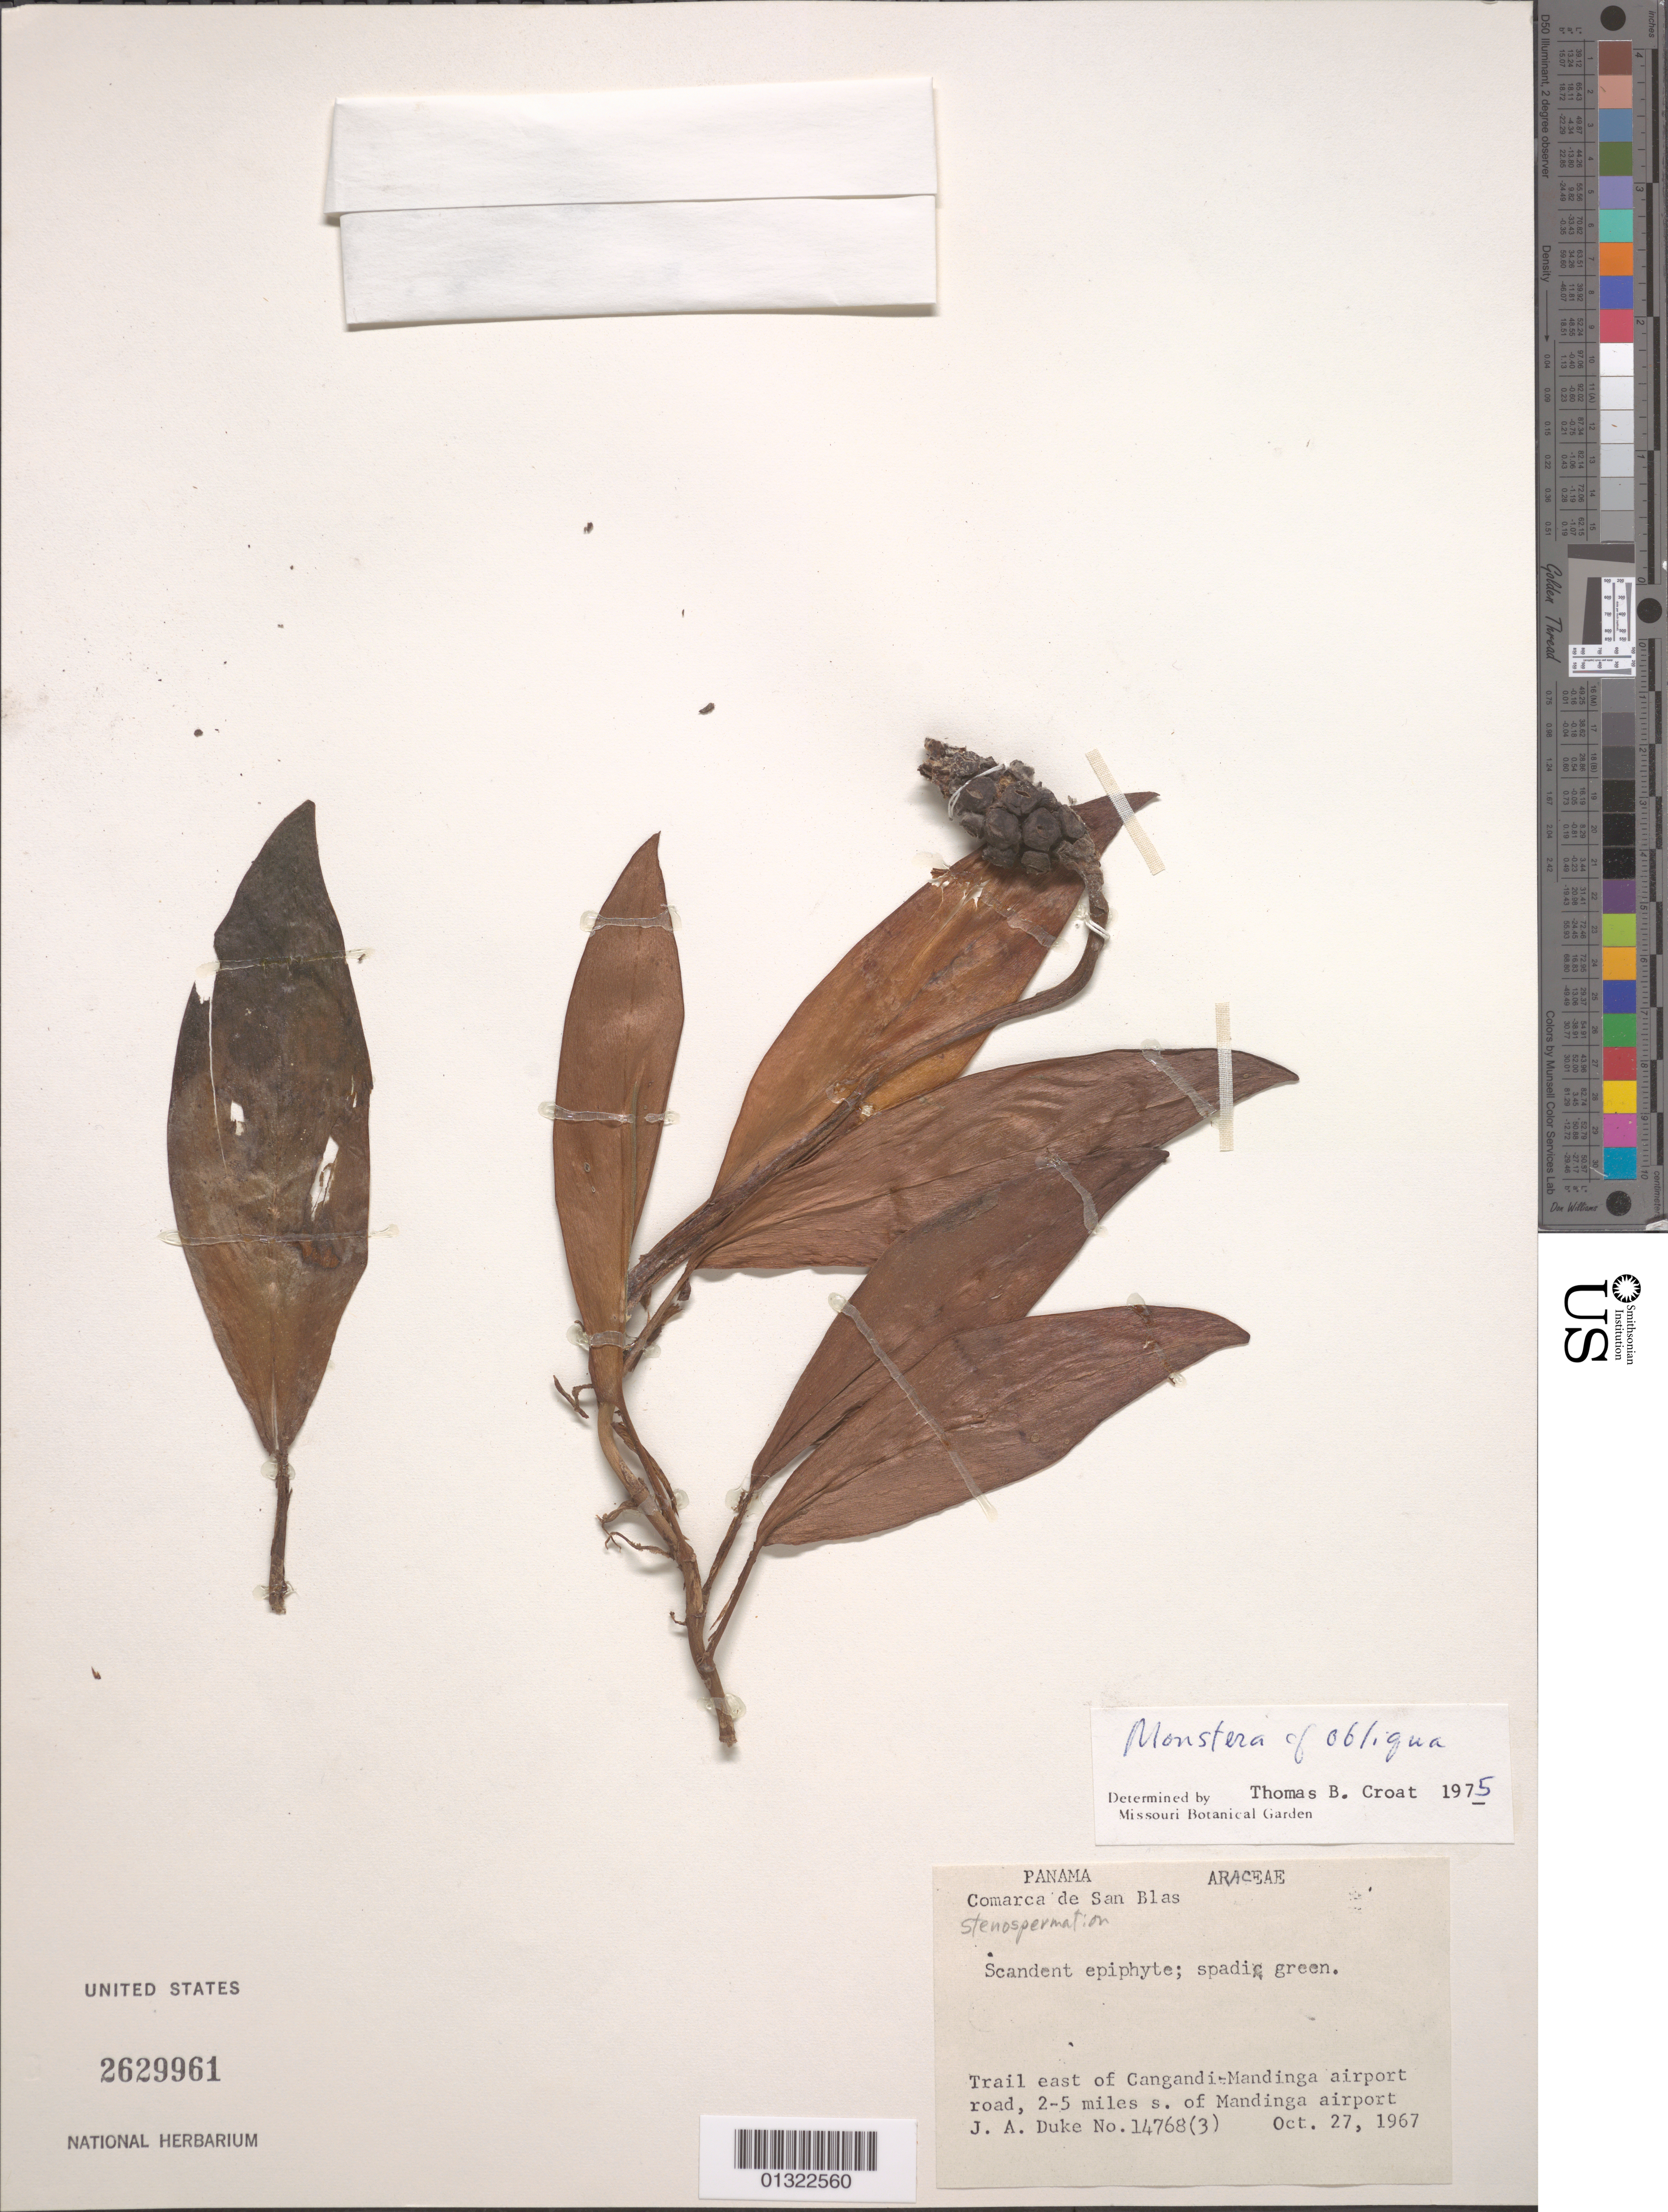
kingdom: Plantae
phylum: Tracheophyta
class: Liliopsida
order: Alismatales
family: Araceae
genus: Monstera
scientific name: Monstera obliqua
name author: Miq.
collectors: J. A. Duke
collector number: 147683 (3)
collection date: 1967-10-27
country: Panama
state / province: Kuna Yala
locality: Comarca de San Blas. Trail east of Cangandi-Mandinga airport road, 2-5 miles s. of Mandinga airport.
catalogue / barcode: US 2629961